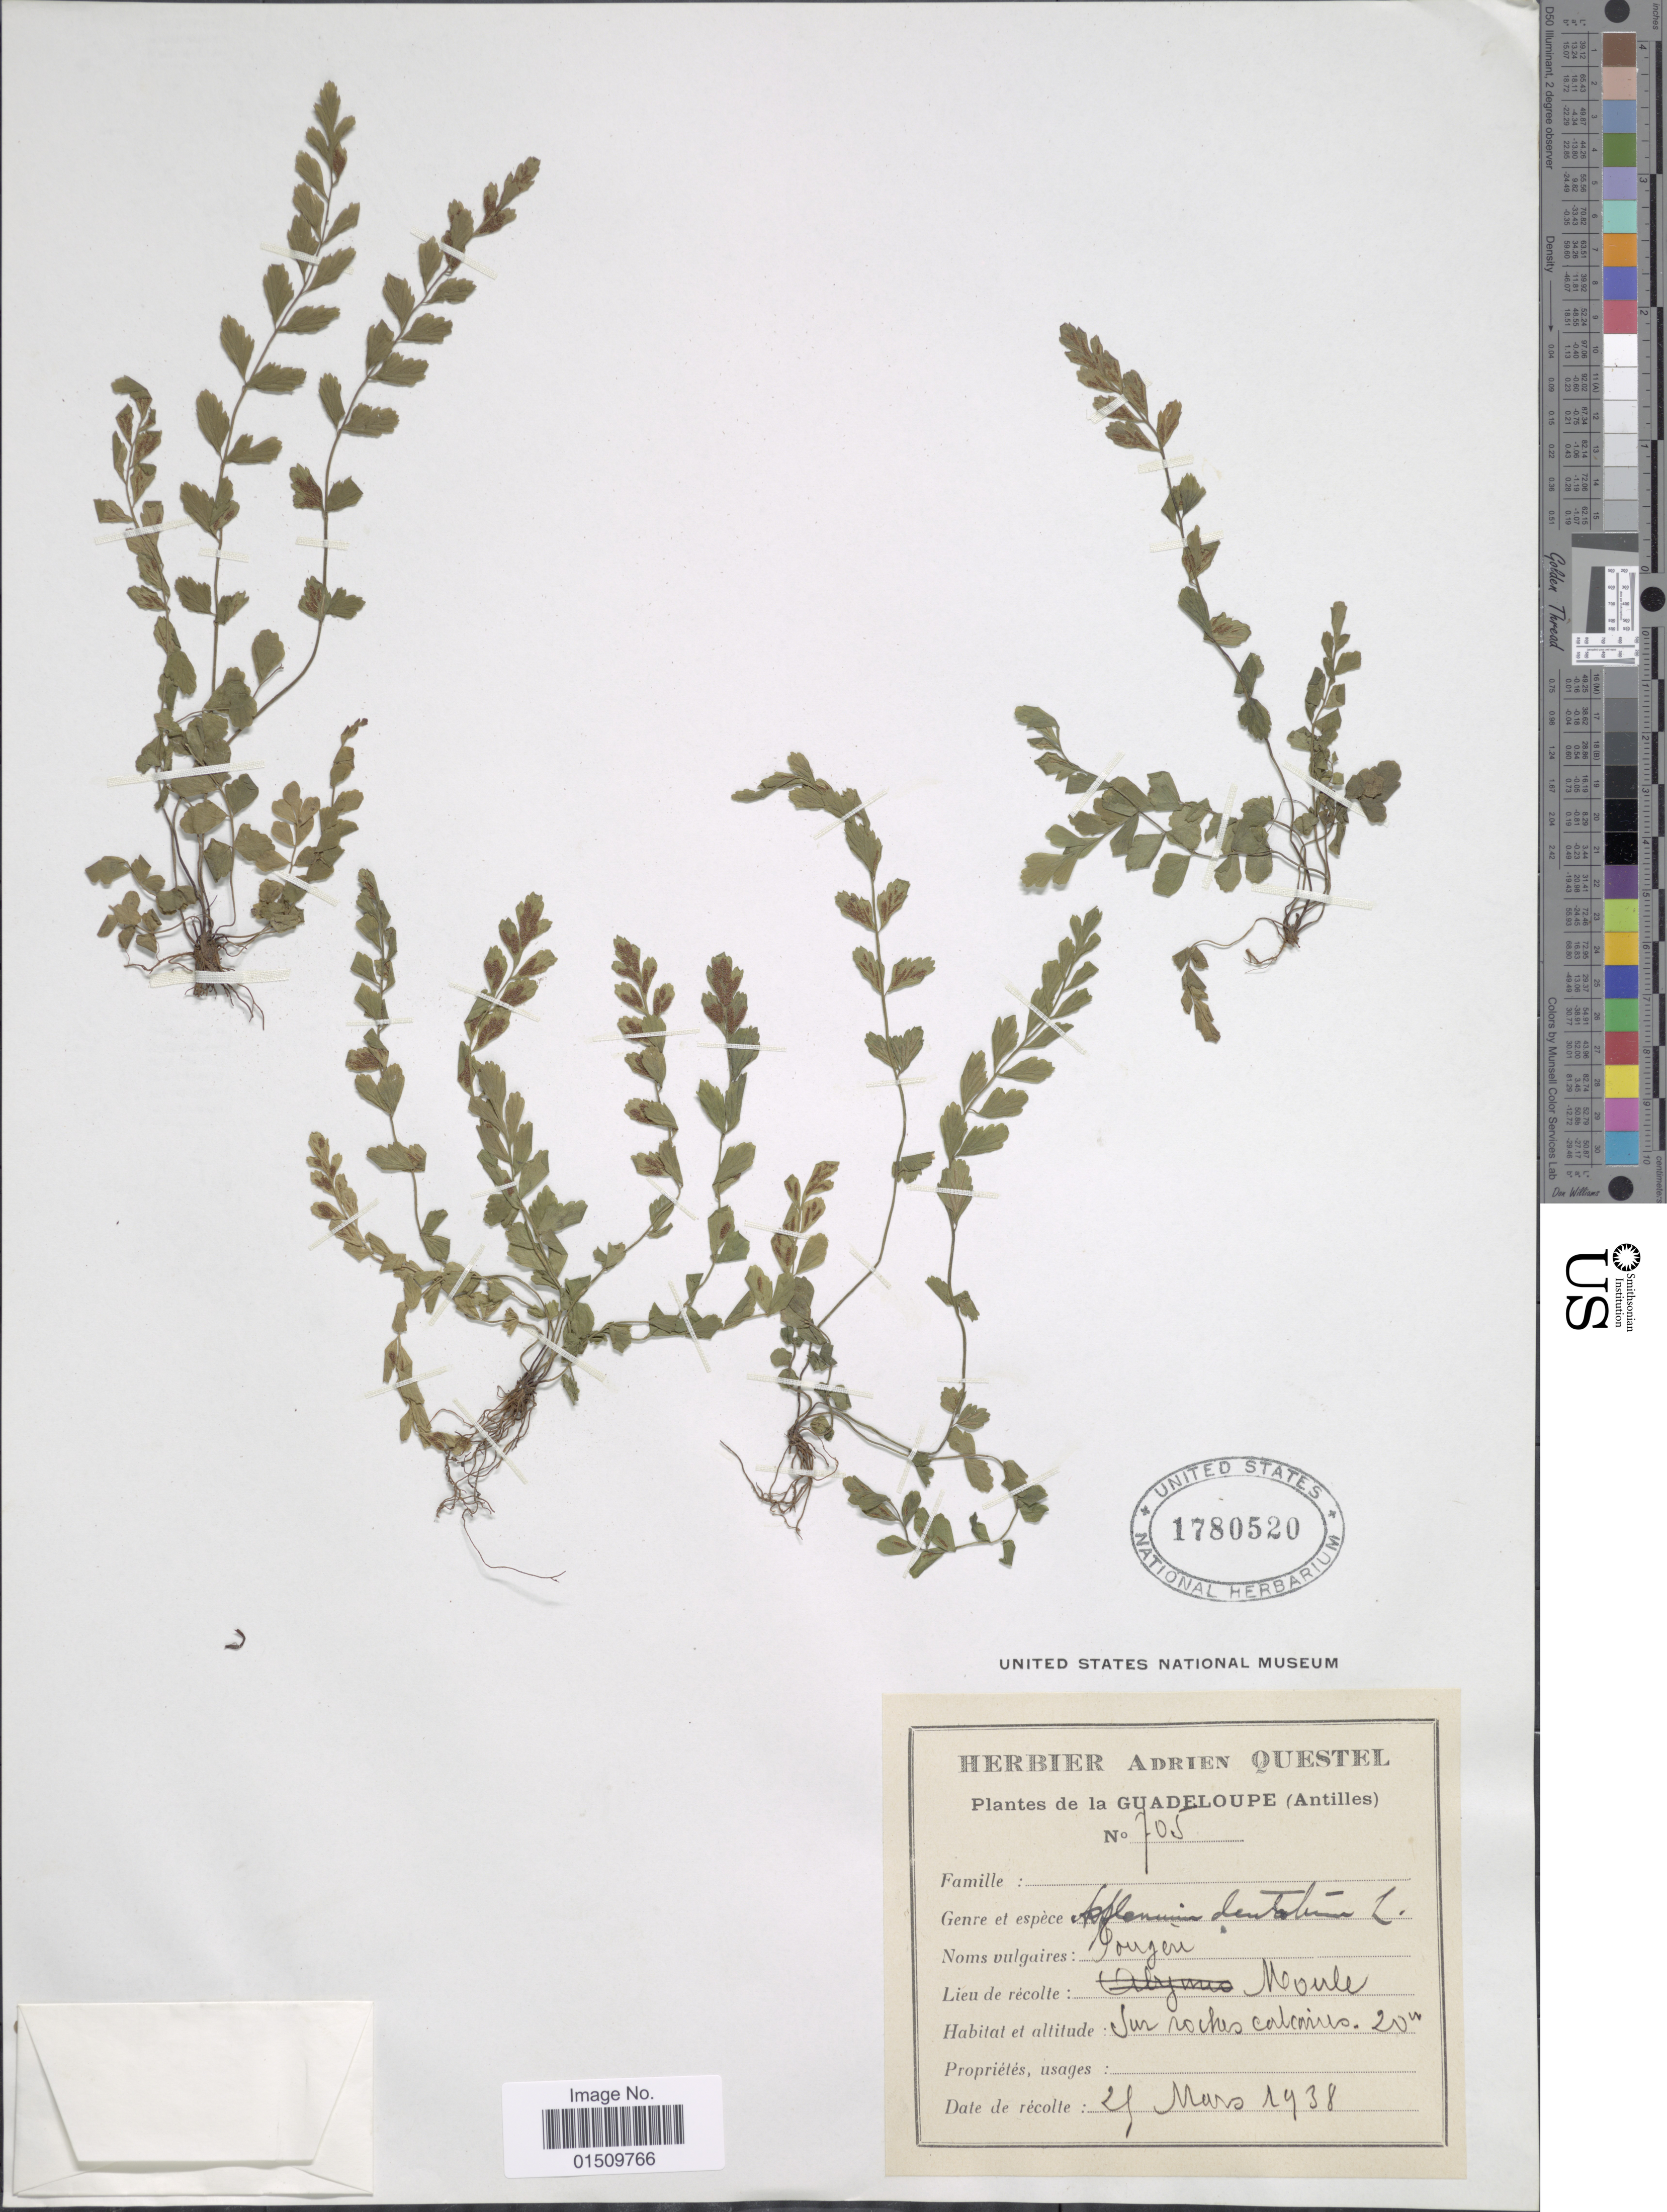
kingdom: Plantae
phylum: Tracheophyta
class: Polypodiopsida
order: Polypodiales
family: Aspleniaceae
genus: Asplenium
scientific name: Asplenium trichomanes-dentatum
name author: L.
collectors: ex herb. A. Questal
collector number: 705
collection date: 1938-03-27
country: Guadeloupe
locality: Guadeloupe (Antilles),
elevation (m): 20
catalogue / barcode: US 1780520